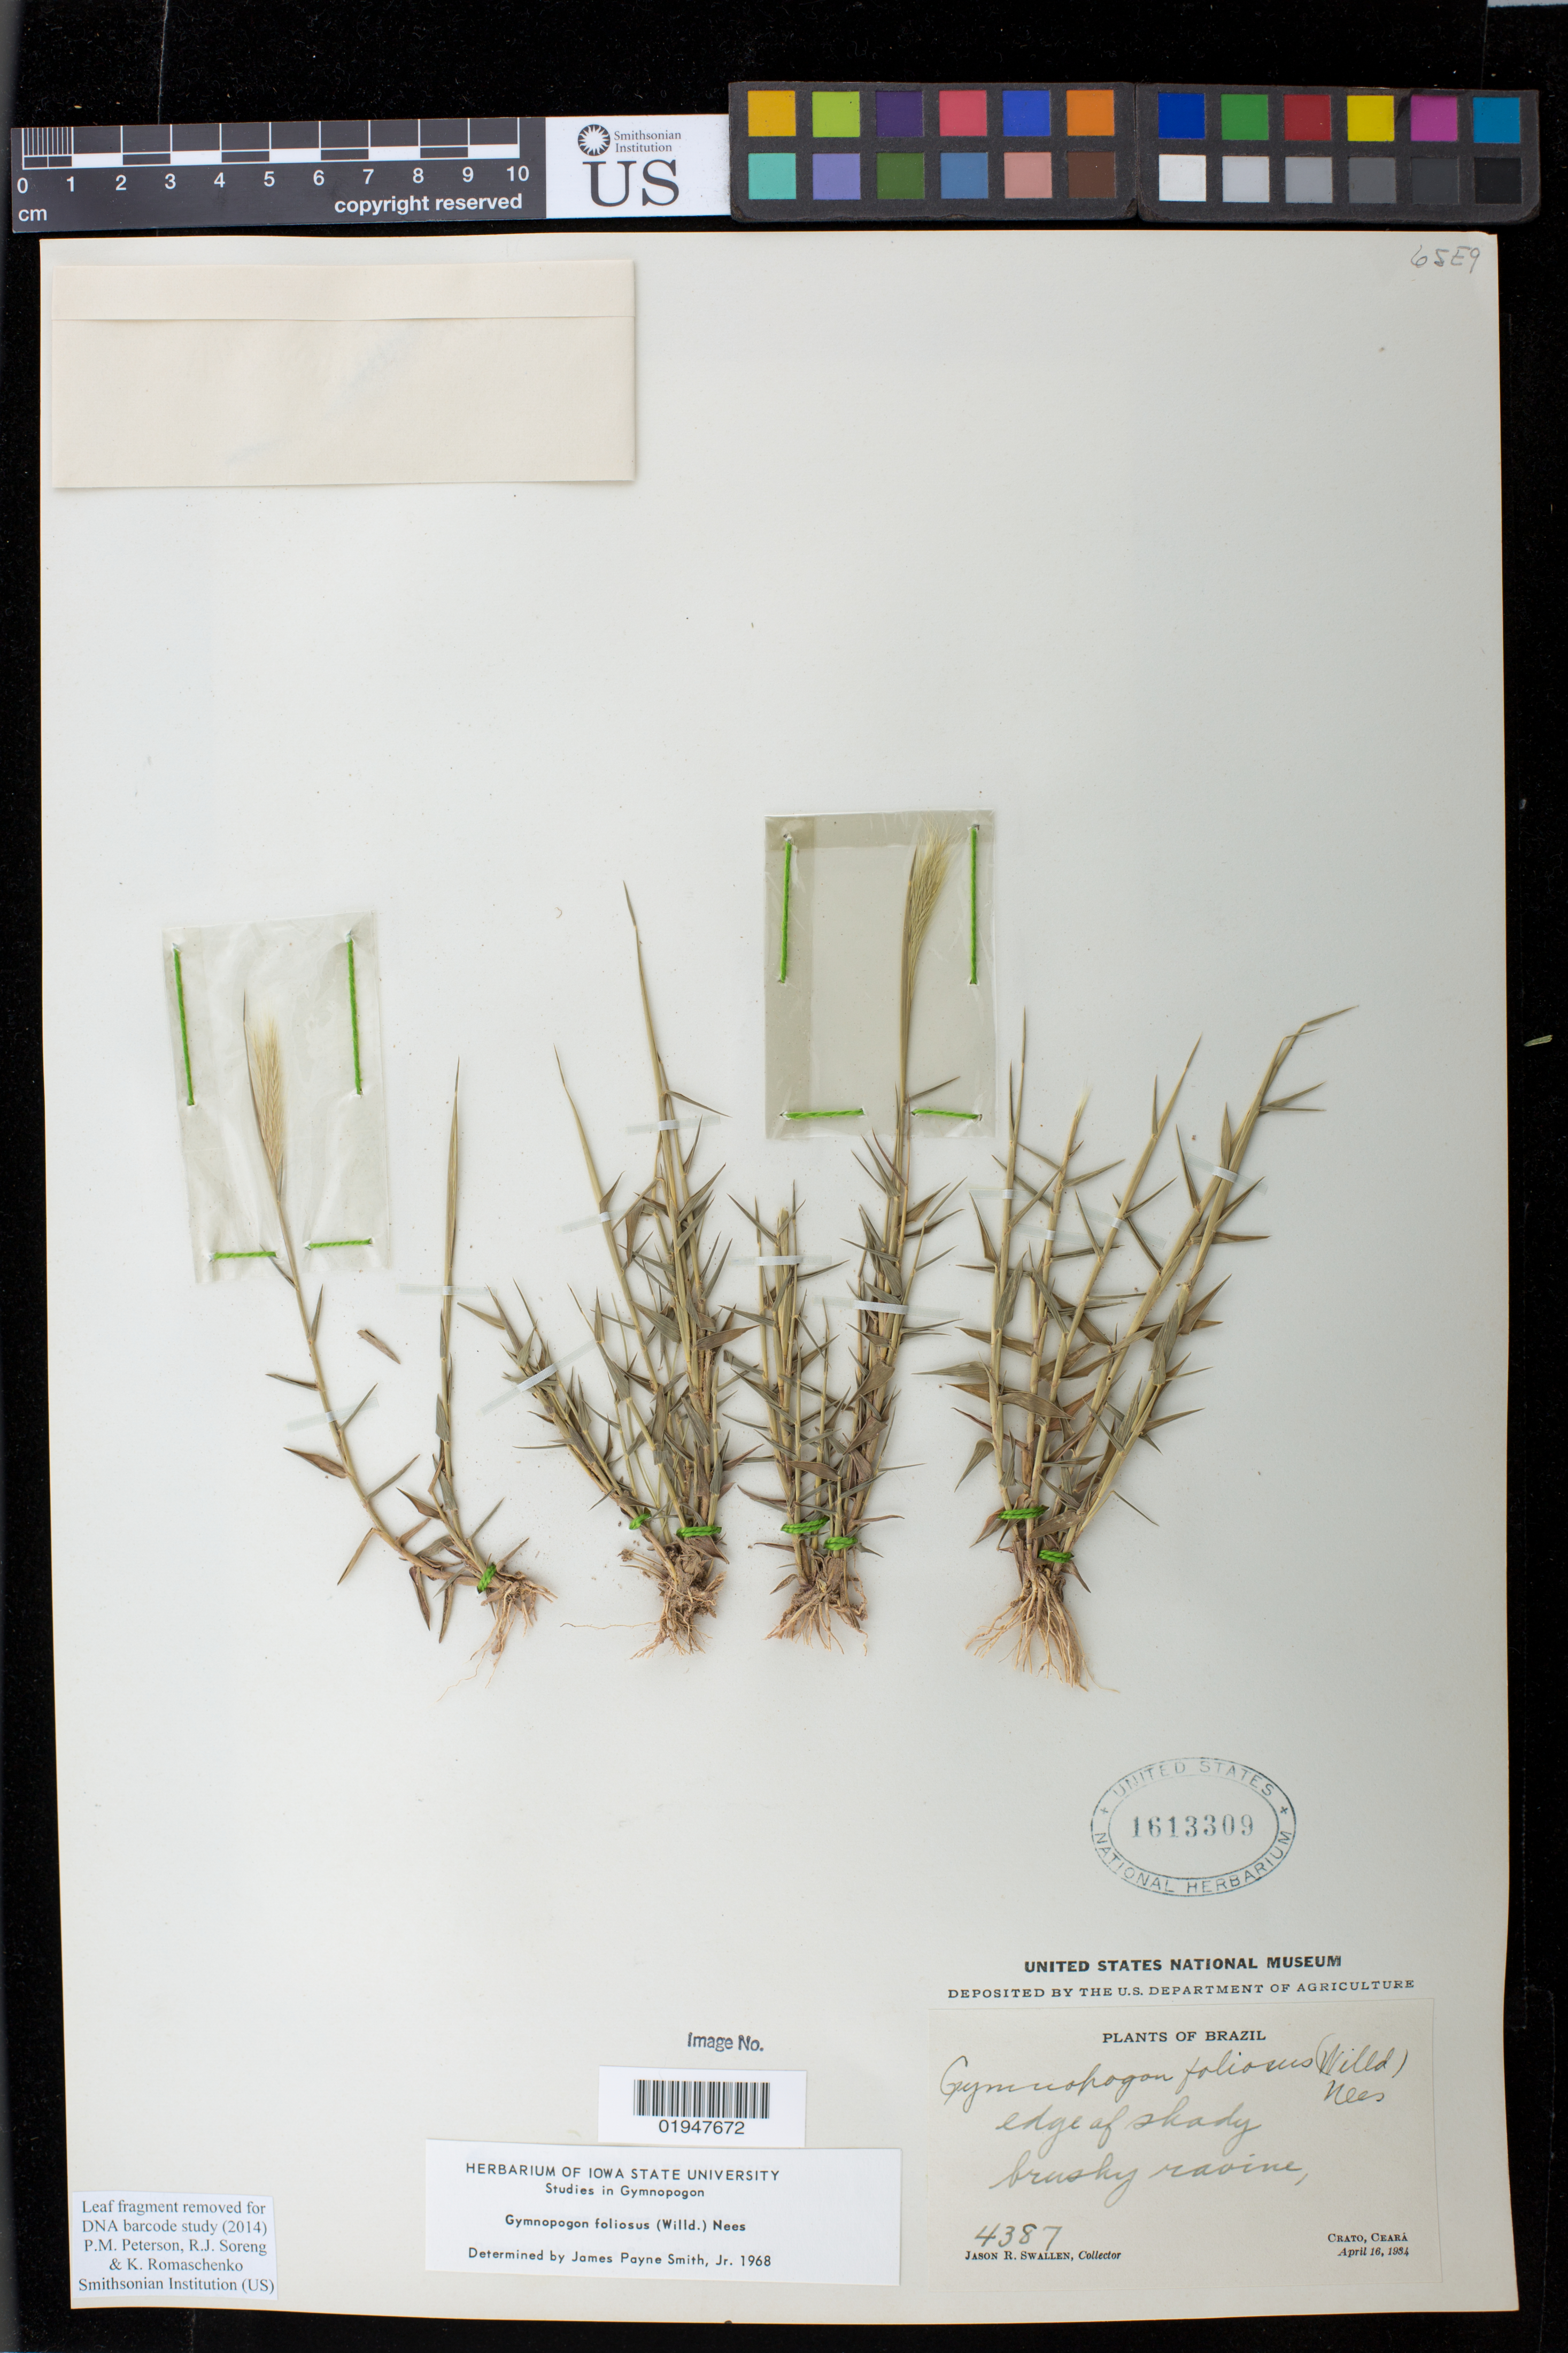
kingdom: Plantae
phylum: Tracheophyta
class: Liliopsida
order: Poales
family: Poaceae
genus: Gymnopogon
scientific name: Gymnopogon foliosus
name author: (Willd.) Nees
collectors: J. R. Swallen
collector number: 4387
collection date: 1934-04-16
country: Brazil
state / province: Ceará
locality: Crato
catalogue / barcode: US 1613309